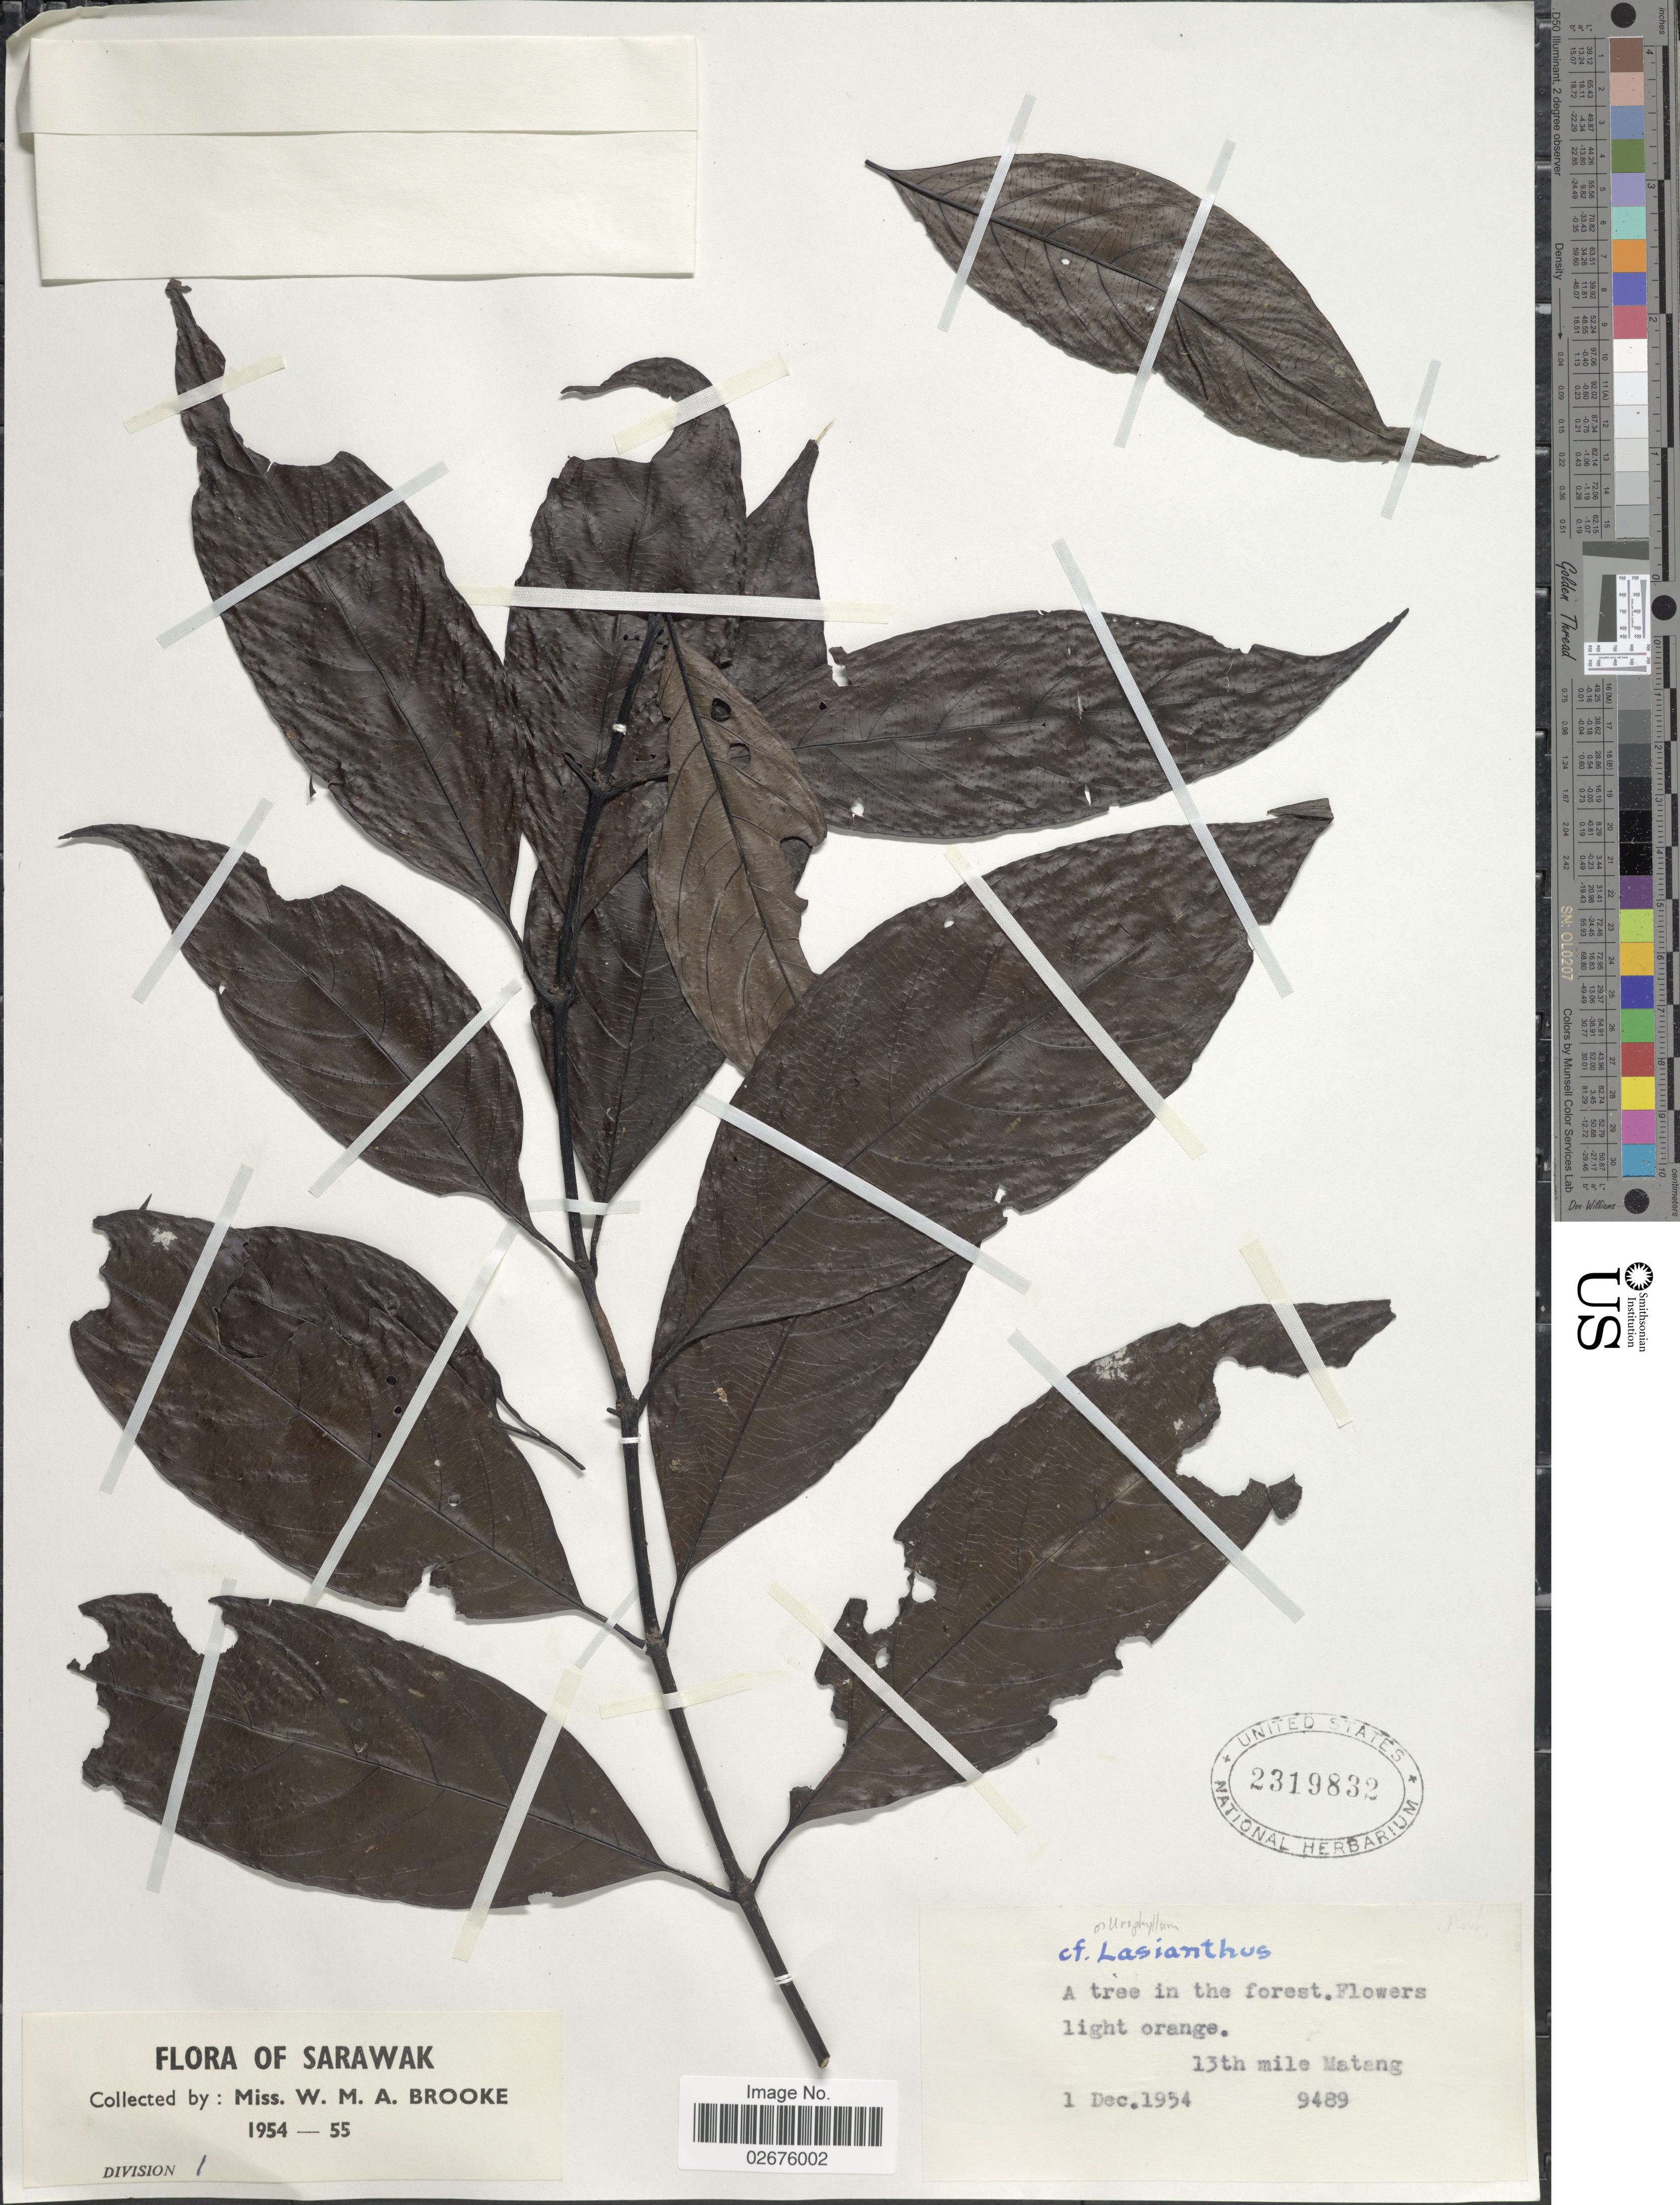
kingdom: Plantae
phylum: Tracheophyta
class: Magnoliopsida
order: Gentianales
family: Rubiaceae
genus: Lasianthus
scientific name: Lasianthus sp.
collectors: W. Brooke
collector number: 9489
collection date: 1954-12-01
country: Malaysia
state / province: Sarawak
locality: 13th mile Matang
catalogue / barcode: US 2319832